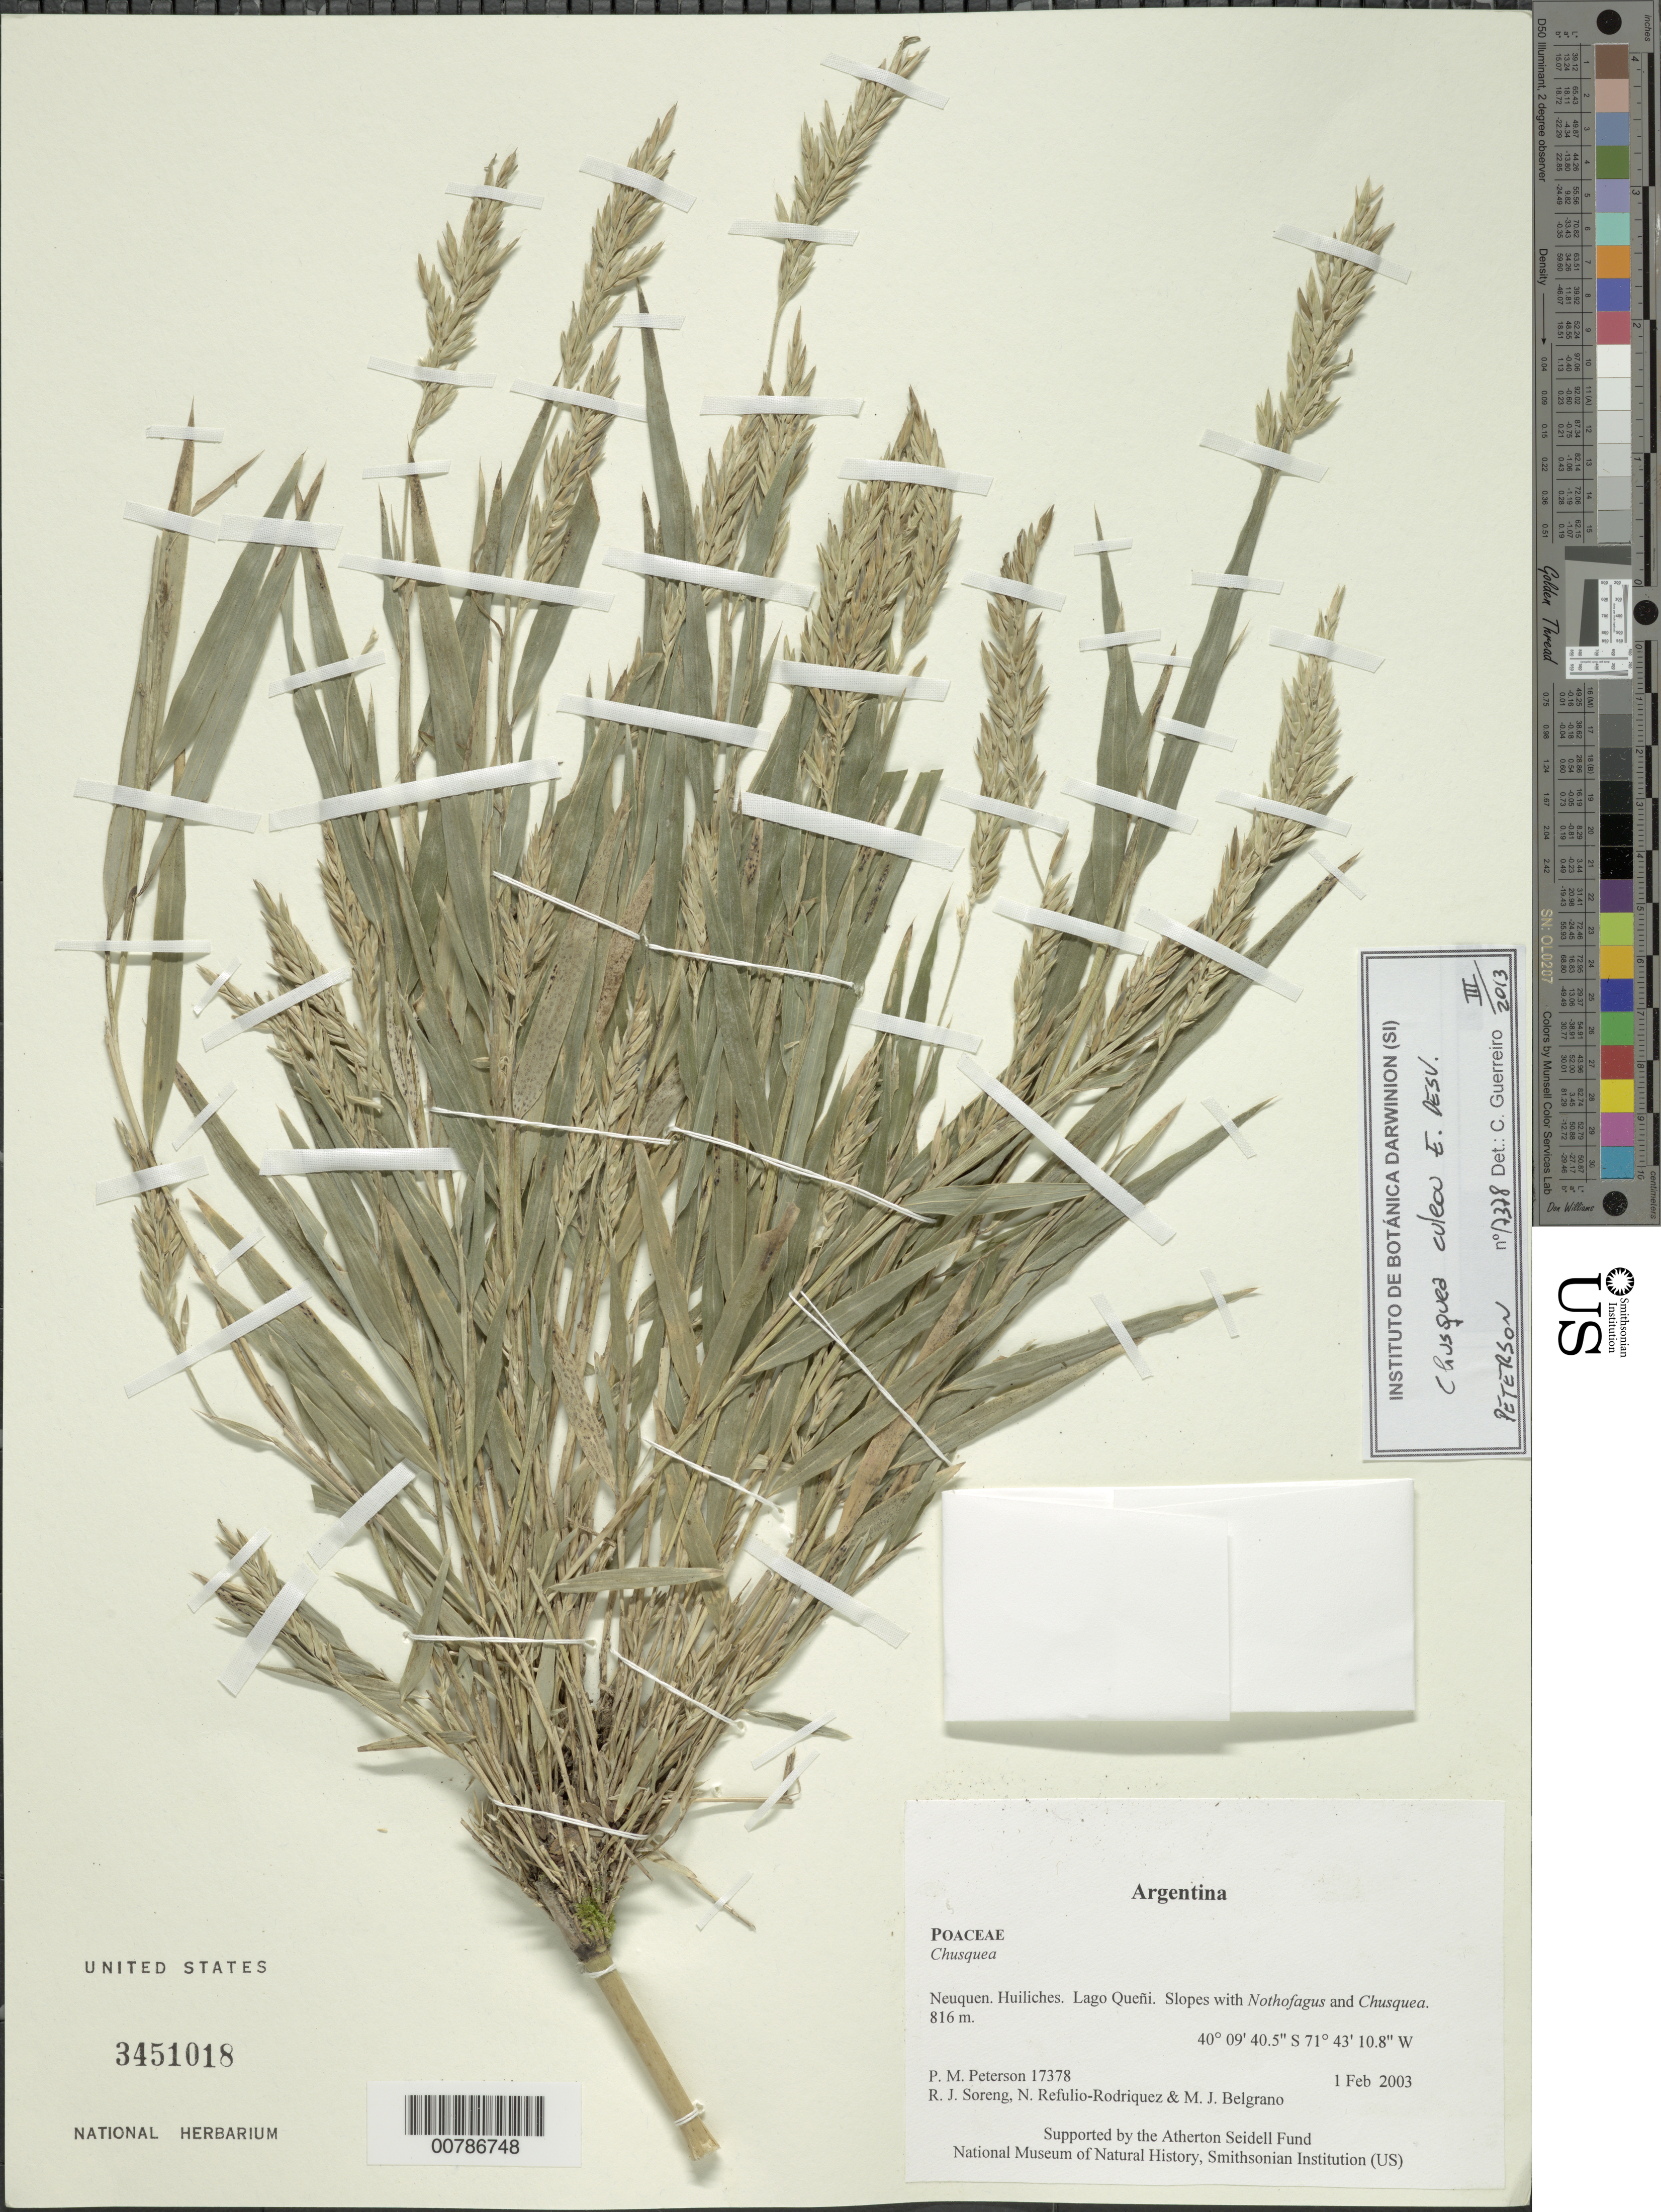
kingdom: Plantae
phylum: Tracheophyta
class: Liliopsida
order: Poales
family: Poaceae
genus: Chusquea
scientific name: Chusquea argentina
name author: Parodi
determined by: Guerreiro, C.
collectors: P. M. Peterson, R. J. Soreng, N. Refulio-Rodríguez & M. Belgrano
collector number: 17378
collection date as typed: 01 Feb 2003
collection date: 2003-02-01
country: Argentina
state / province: Neuquen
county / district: Huiliches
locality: Lago Queñi.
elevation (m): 816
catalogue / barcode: US 3451018